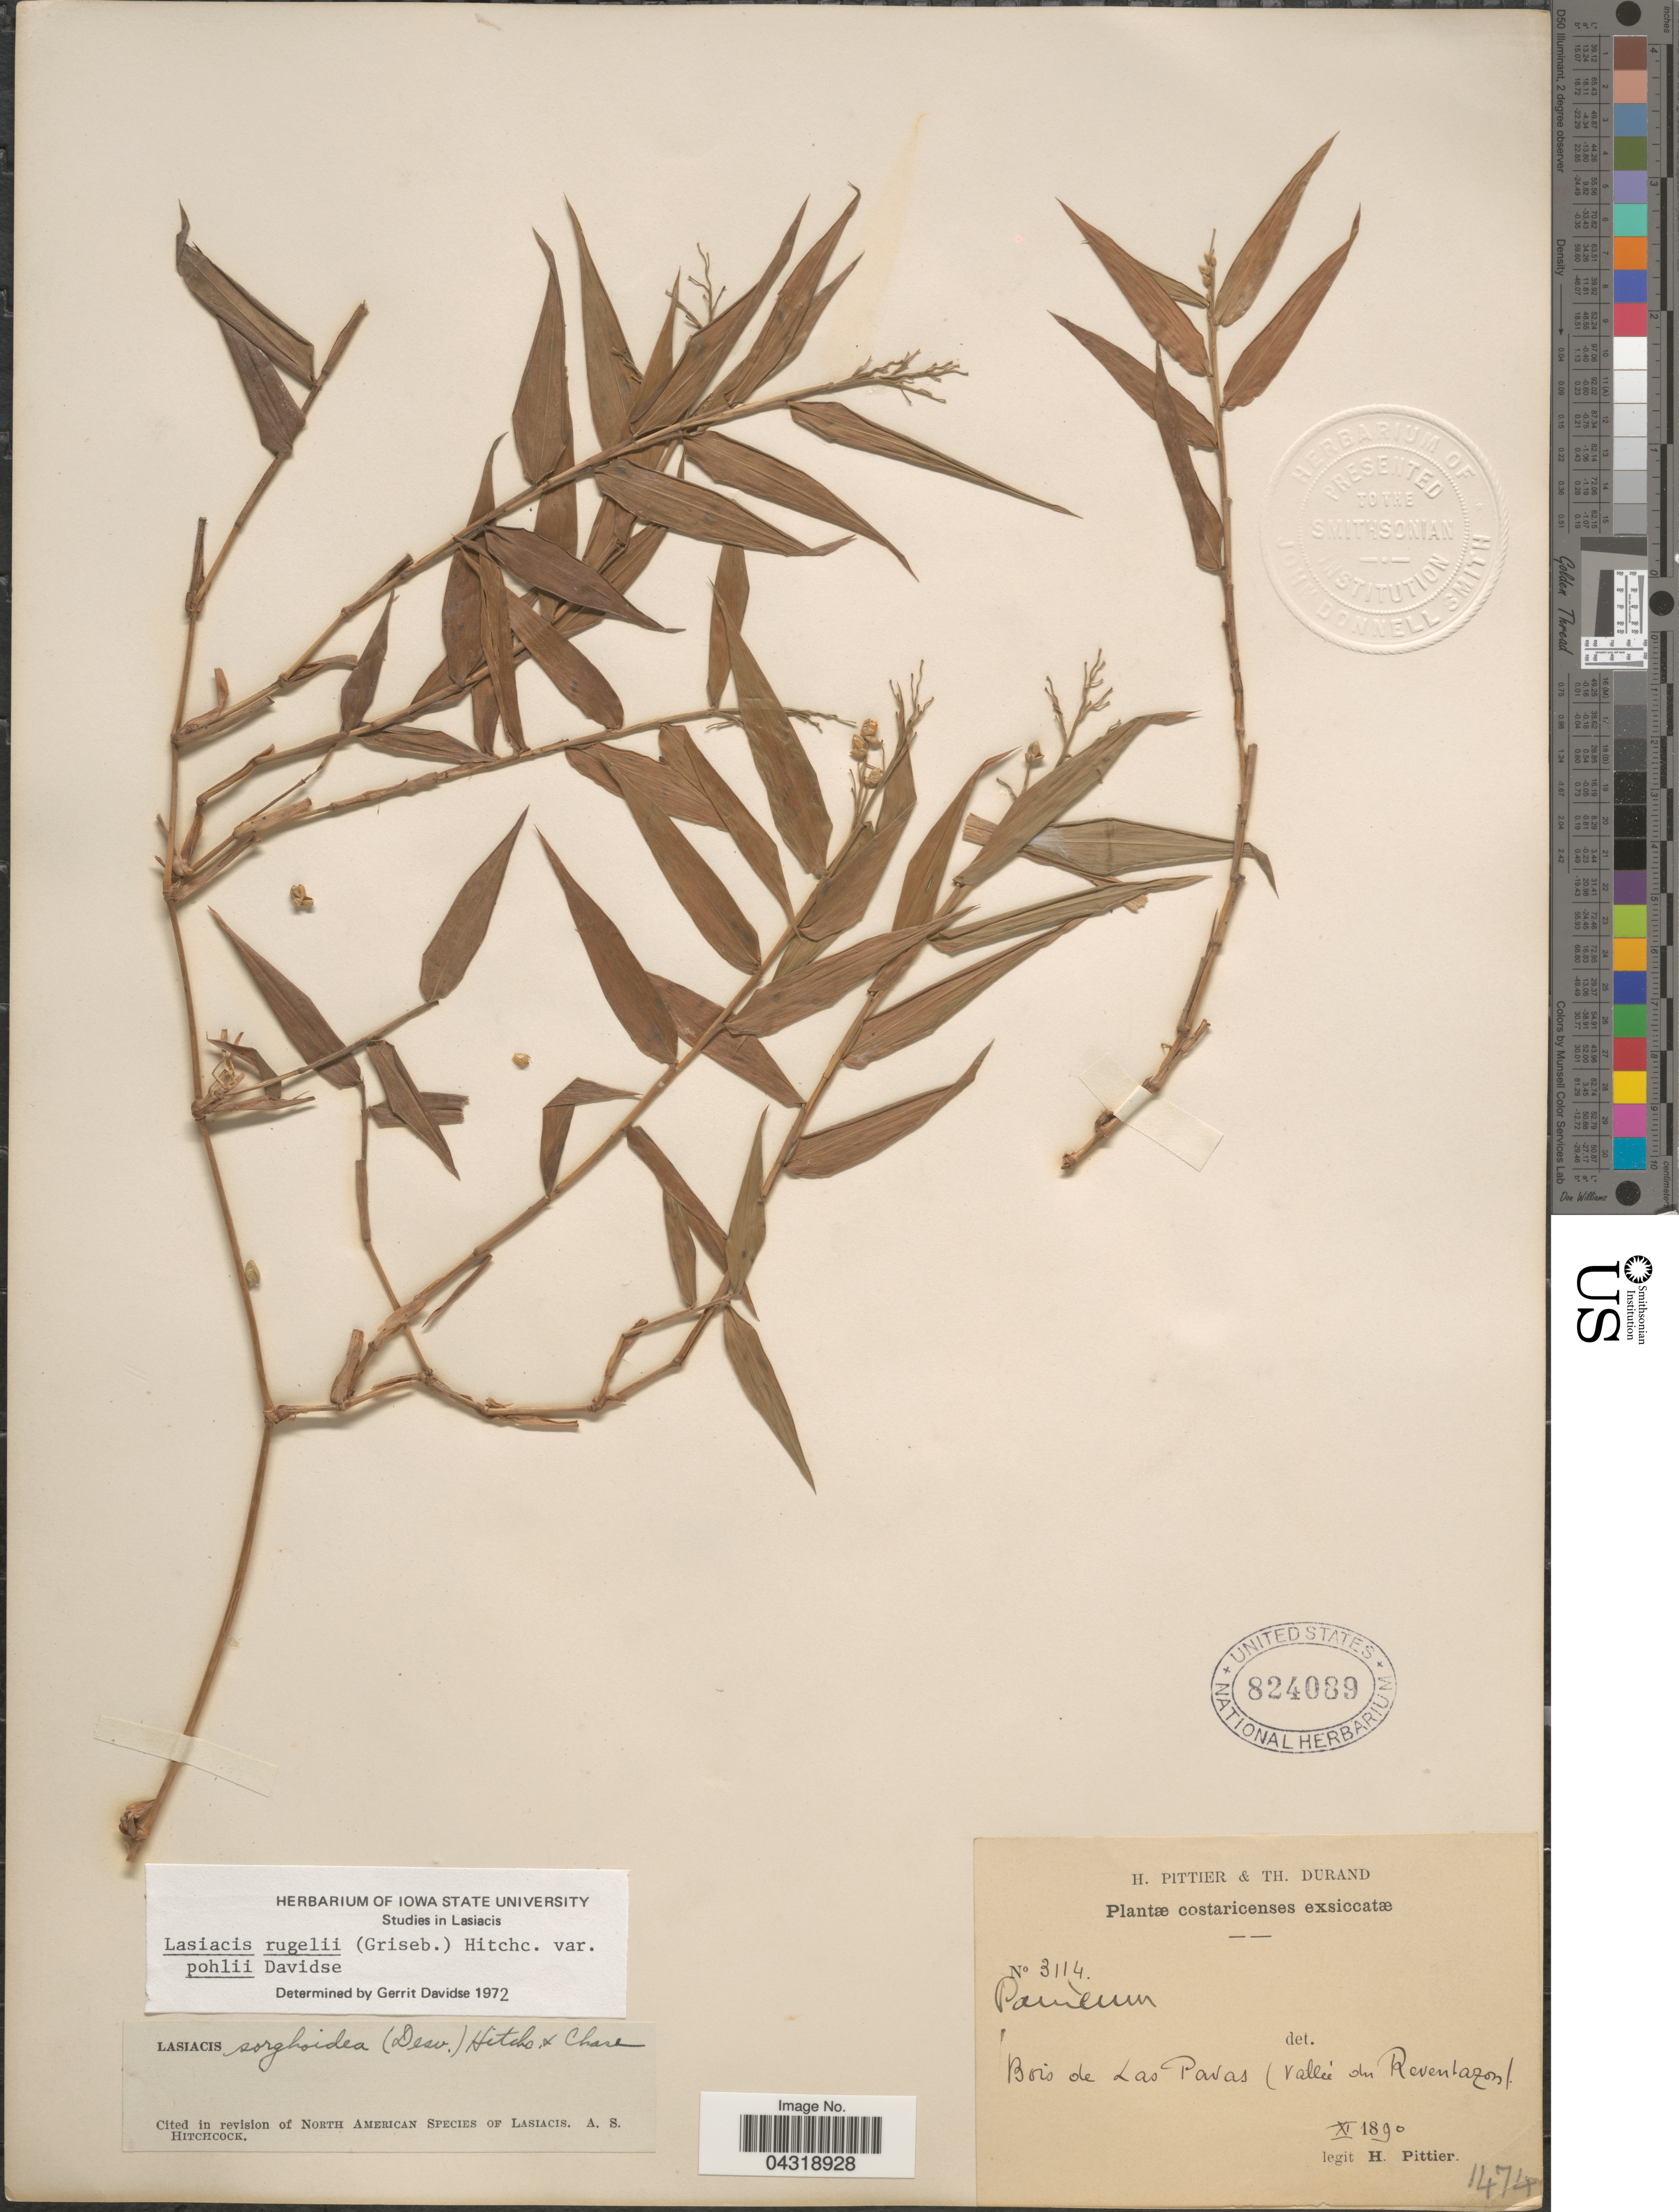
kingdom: Plantae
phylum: Tracheophyta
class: Liliopsida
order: Poales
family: Poaceae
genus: Lasiacis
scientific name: Lasiacis rugelii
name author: (Griseb.) Hitchc.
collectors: H. F. Pittier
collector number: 3114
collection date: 1890-11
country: Costa Rica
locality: Bois de Las Pavas (Vallée du Reventazon).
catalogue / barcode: US 824089